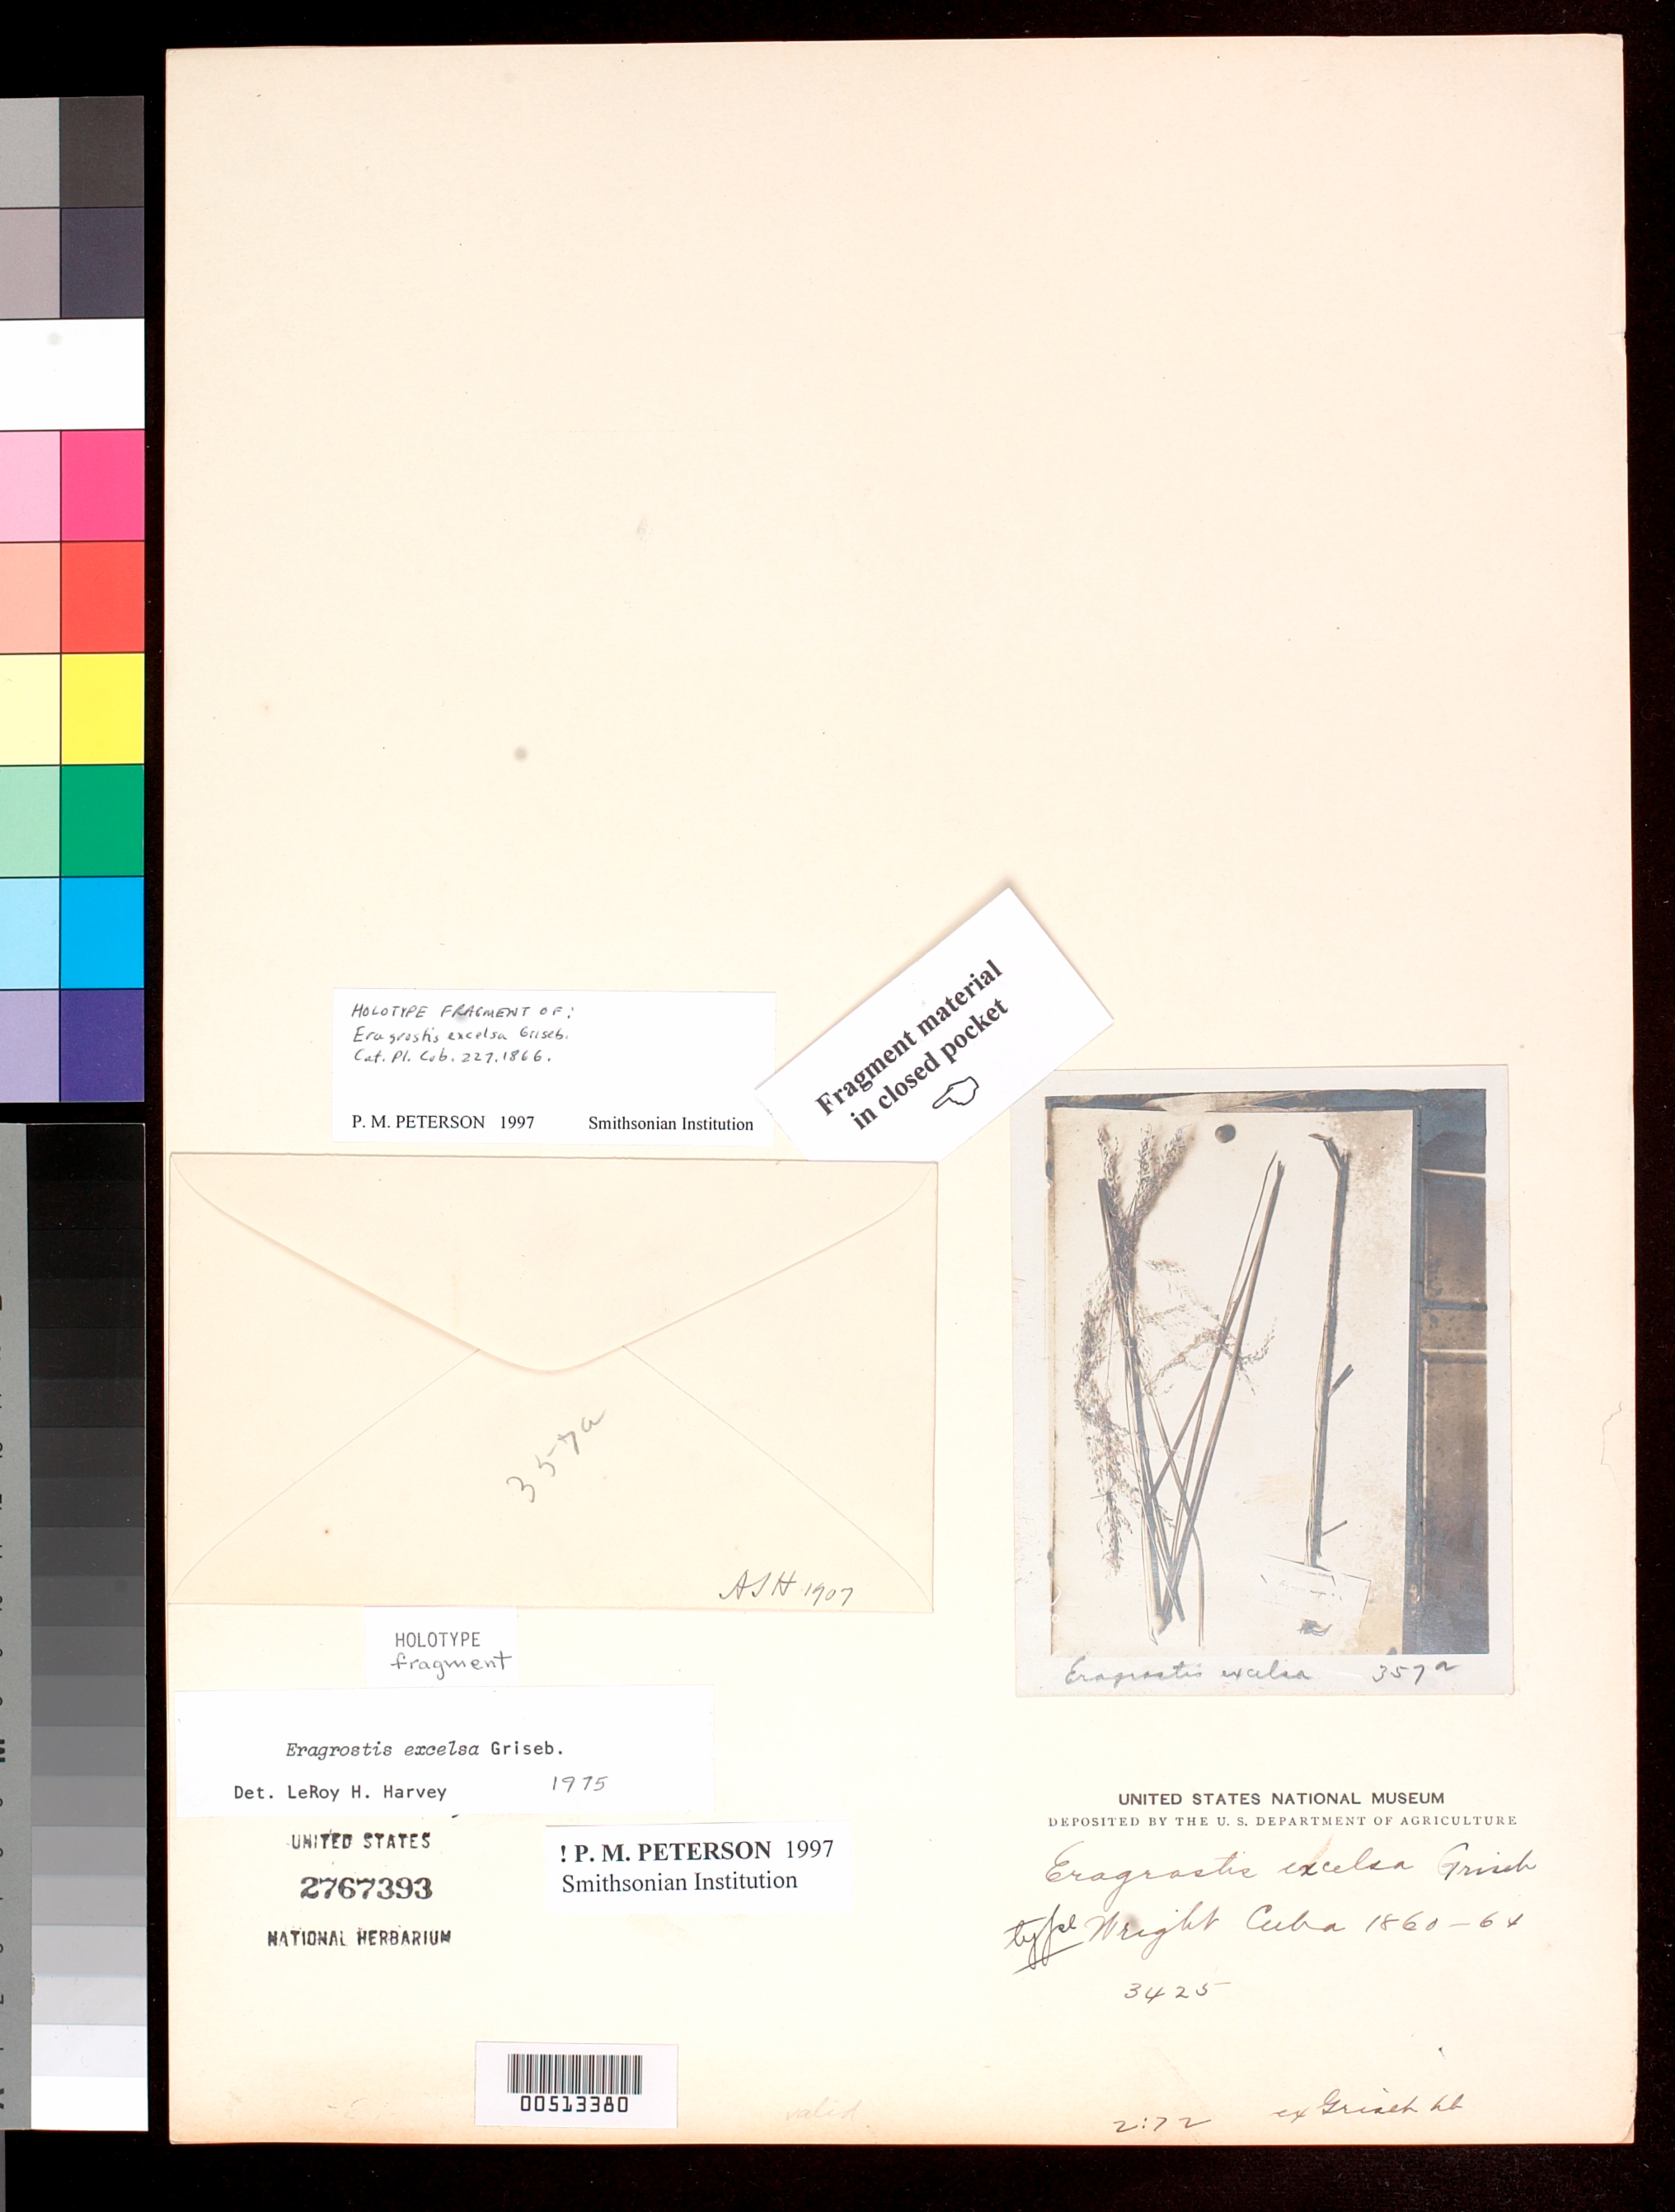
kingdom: Plantae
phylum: Tracheophyta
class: Liliopsida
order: Poales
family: Poaceae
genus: Eragrostis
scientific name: Eragrostis excelsa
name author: Griseb.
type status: Type Fragment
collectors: C. Wright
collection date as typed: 1860 to -- --- 1864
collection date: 1860/1864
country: Cuba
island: Greater Antilles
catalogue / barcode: US 2767393